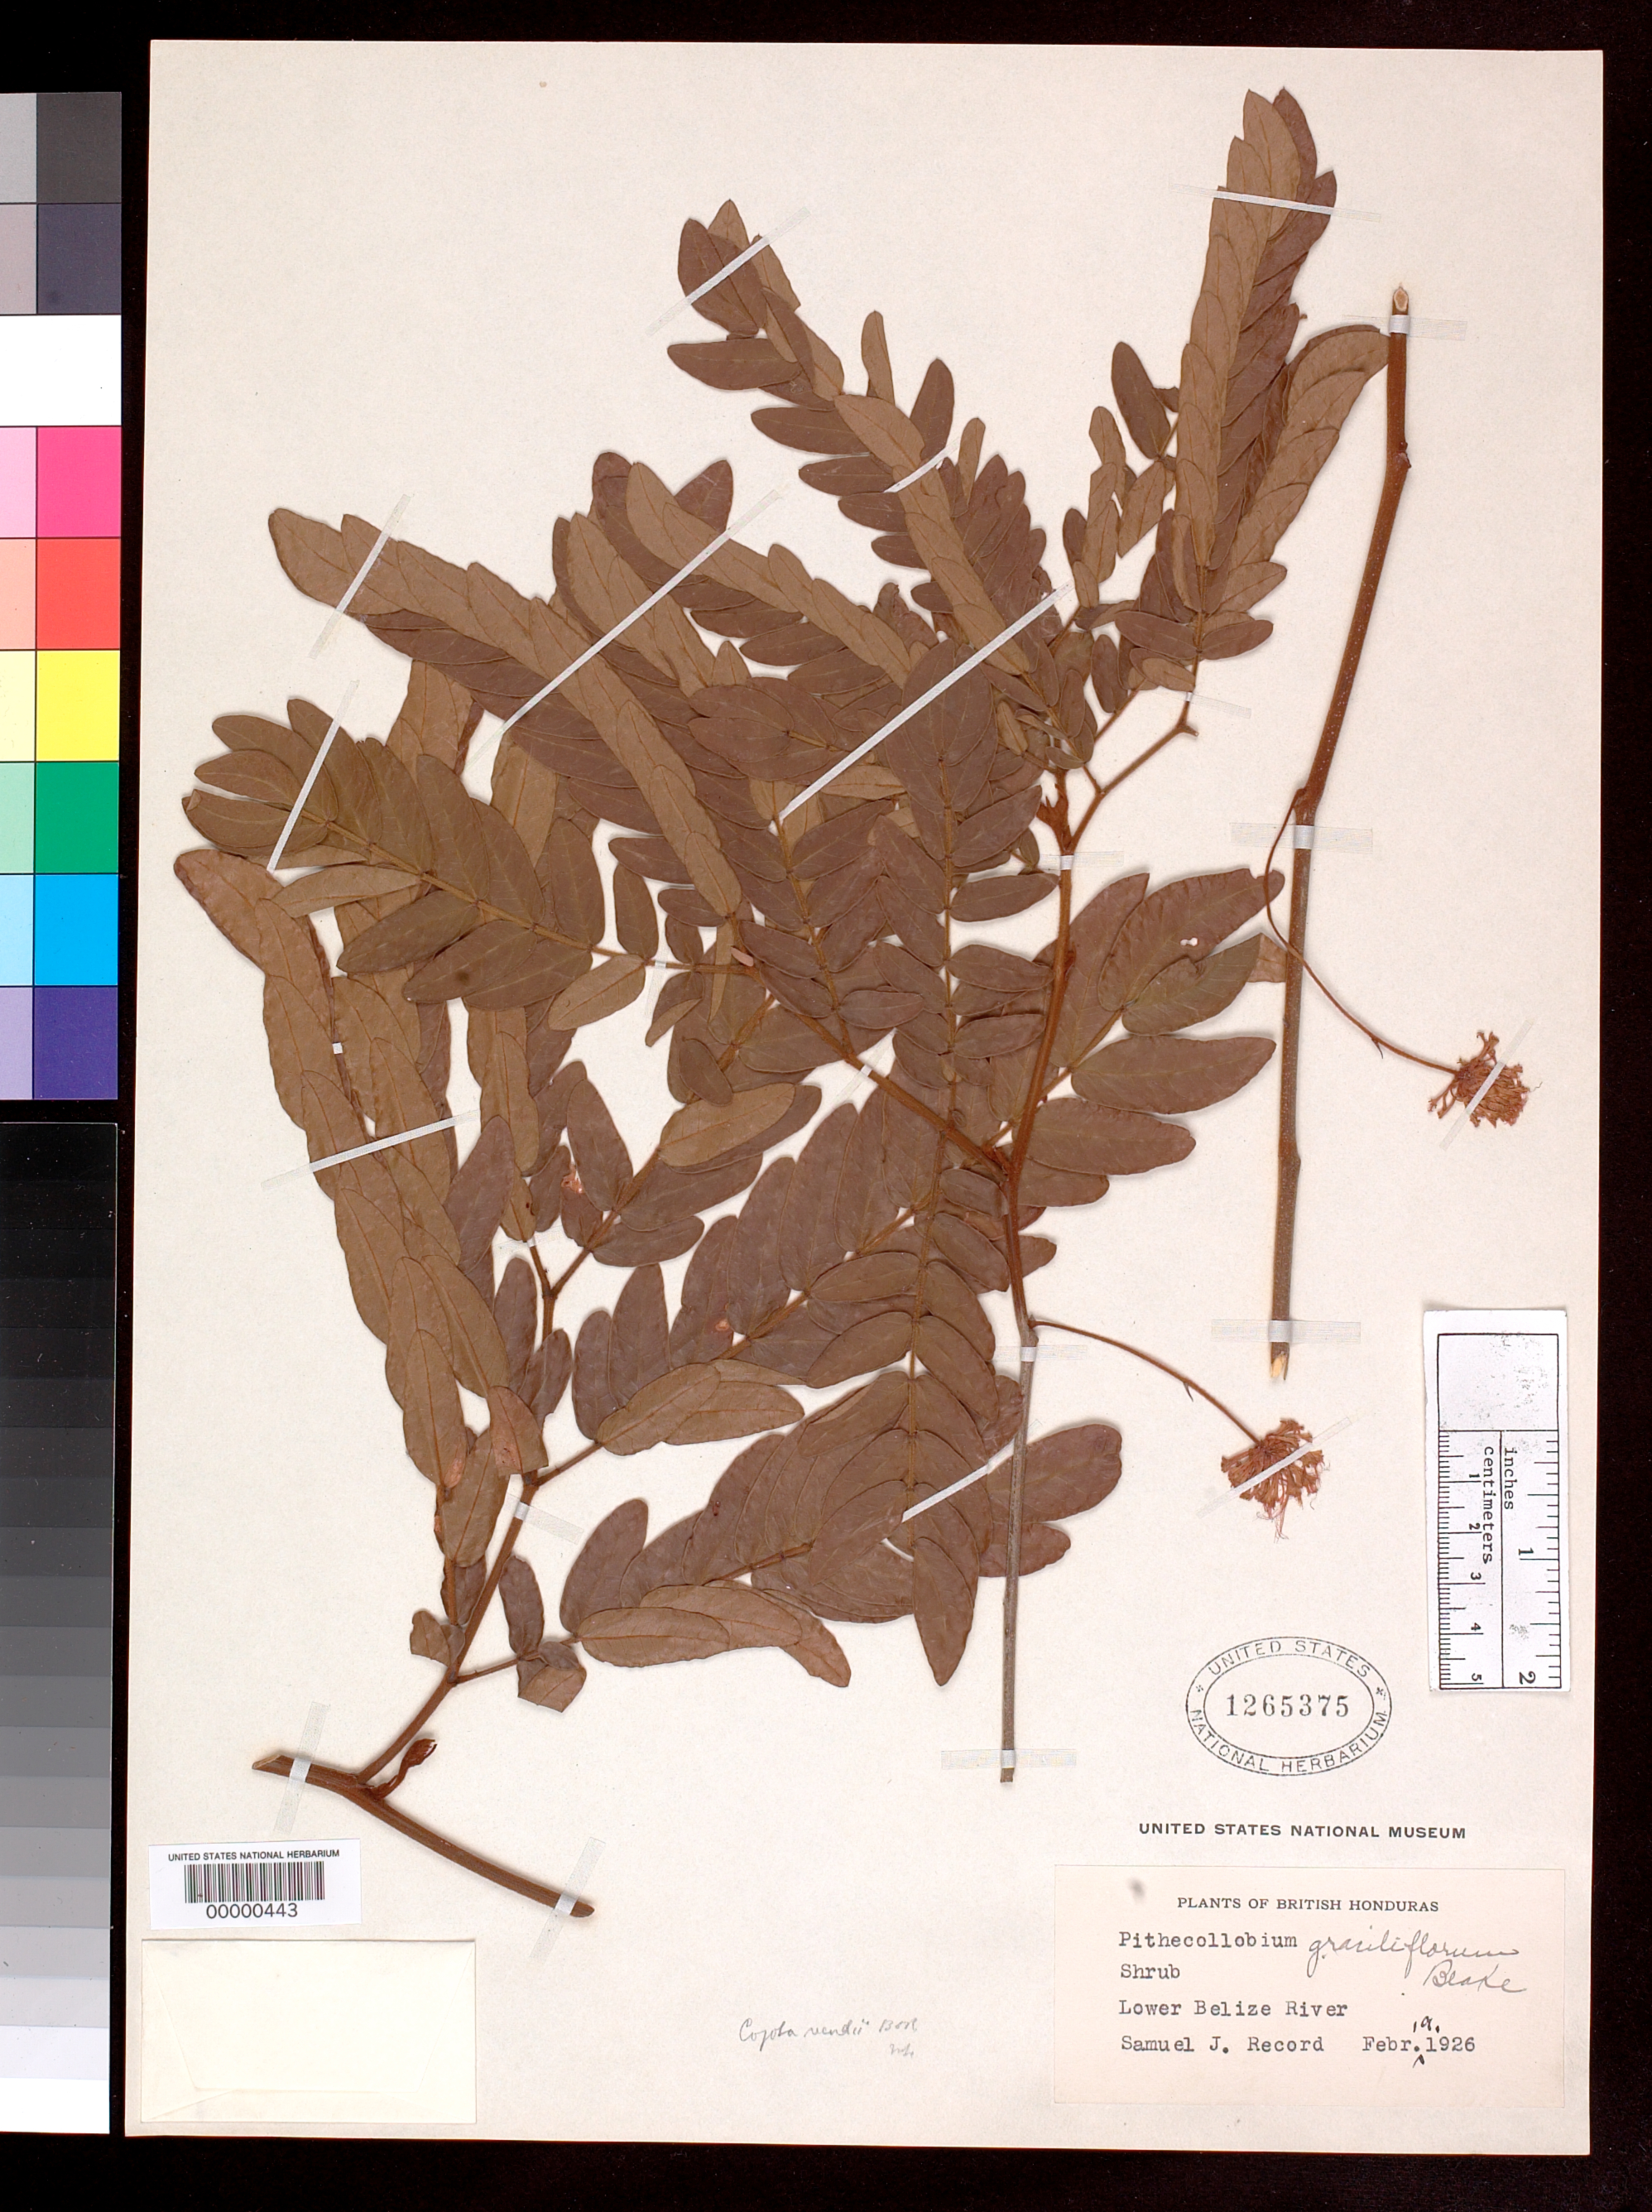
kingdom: Plantae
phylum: Tracheophyta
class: Magnoliopsida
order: Fabales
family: Fabaceae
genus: Cojoba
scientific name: Cojoba recordii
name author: Britton & Rose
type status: Isotype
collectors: S. J. Record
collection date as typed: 19 Feb 1926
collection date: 1926-02-19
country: Belize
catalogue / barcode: US 1265375